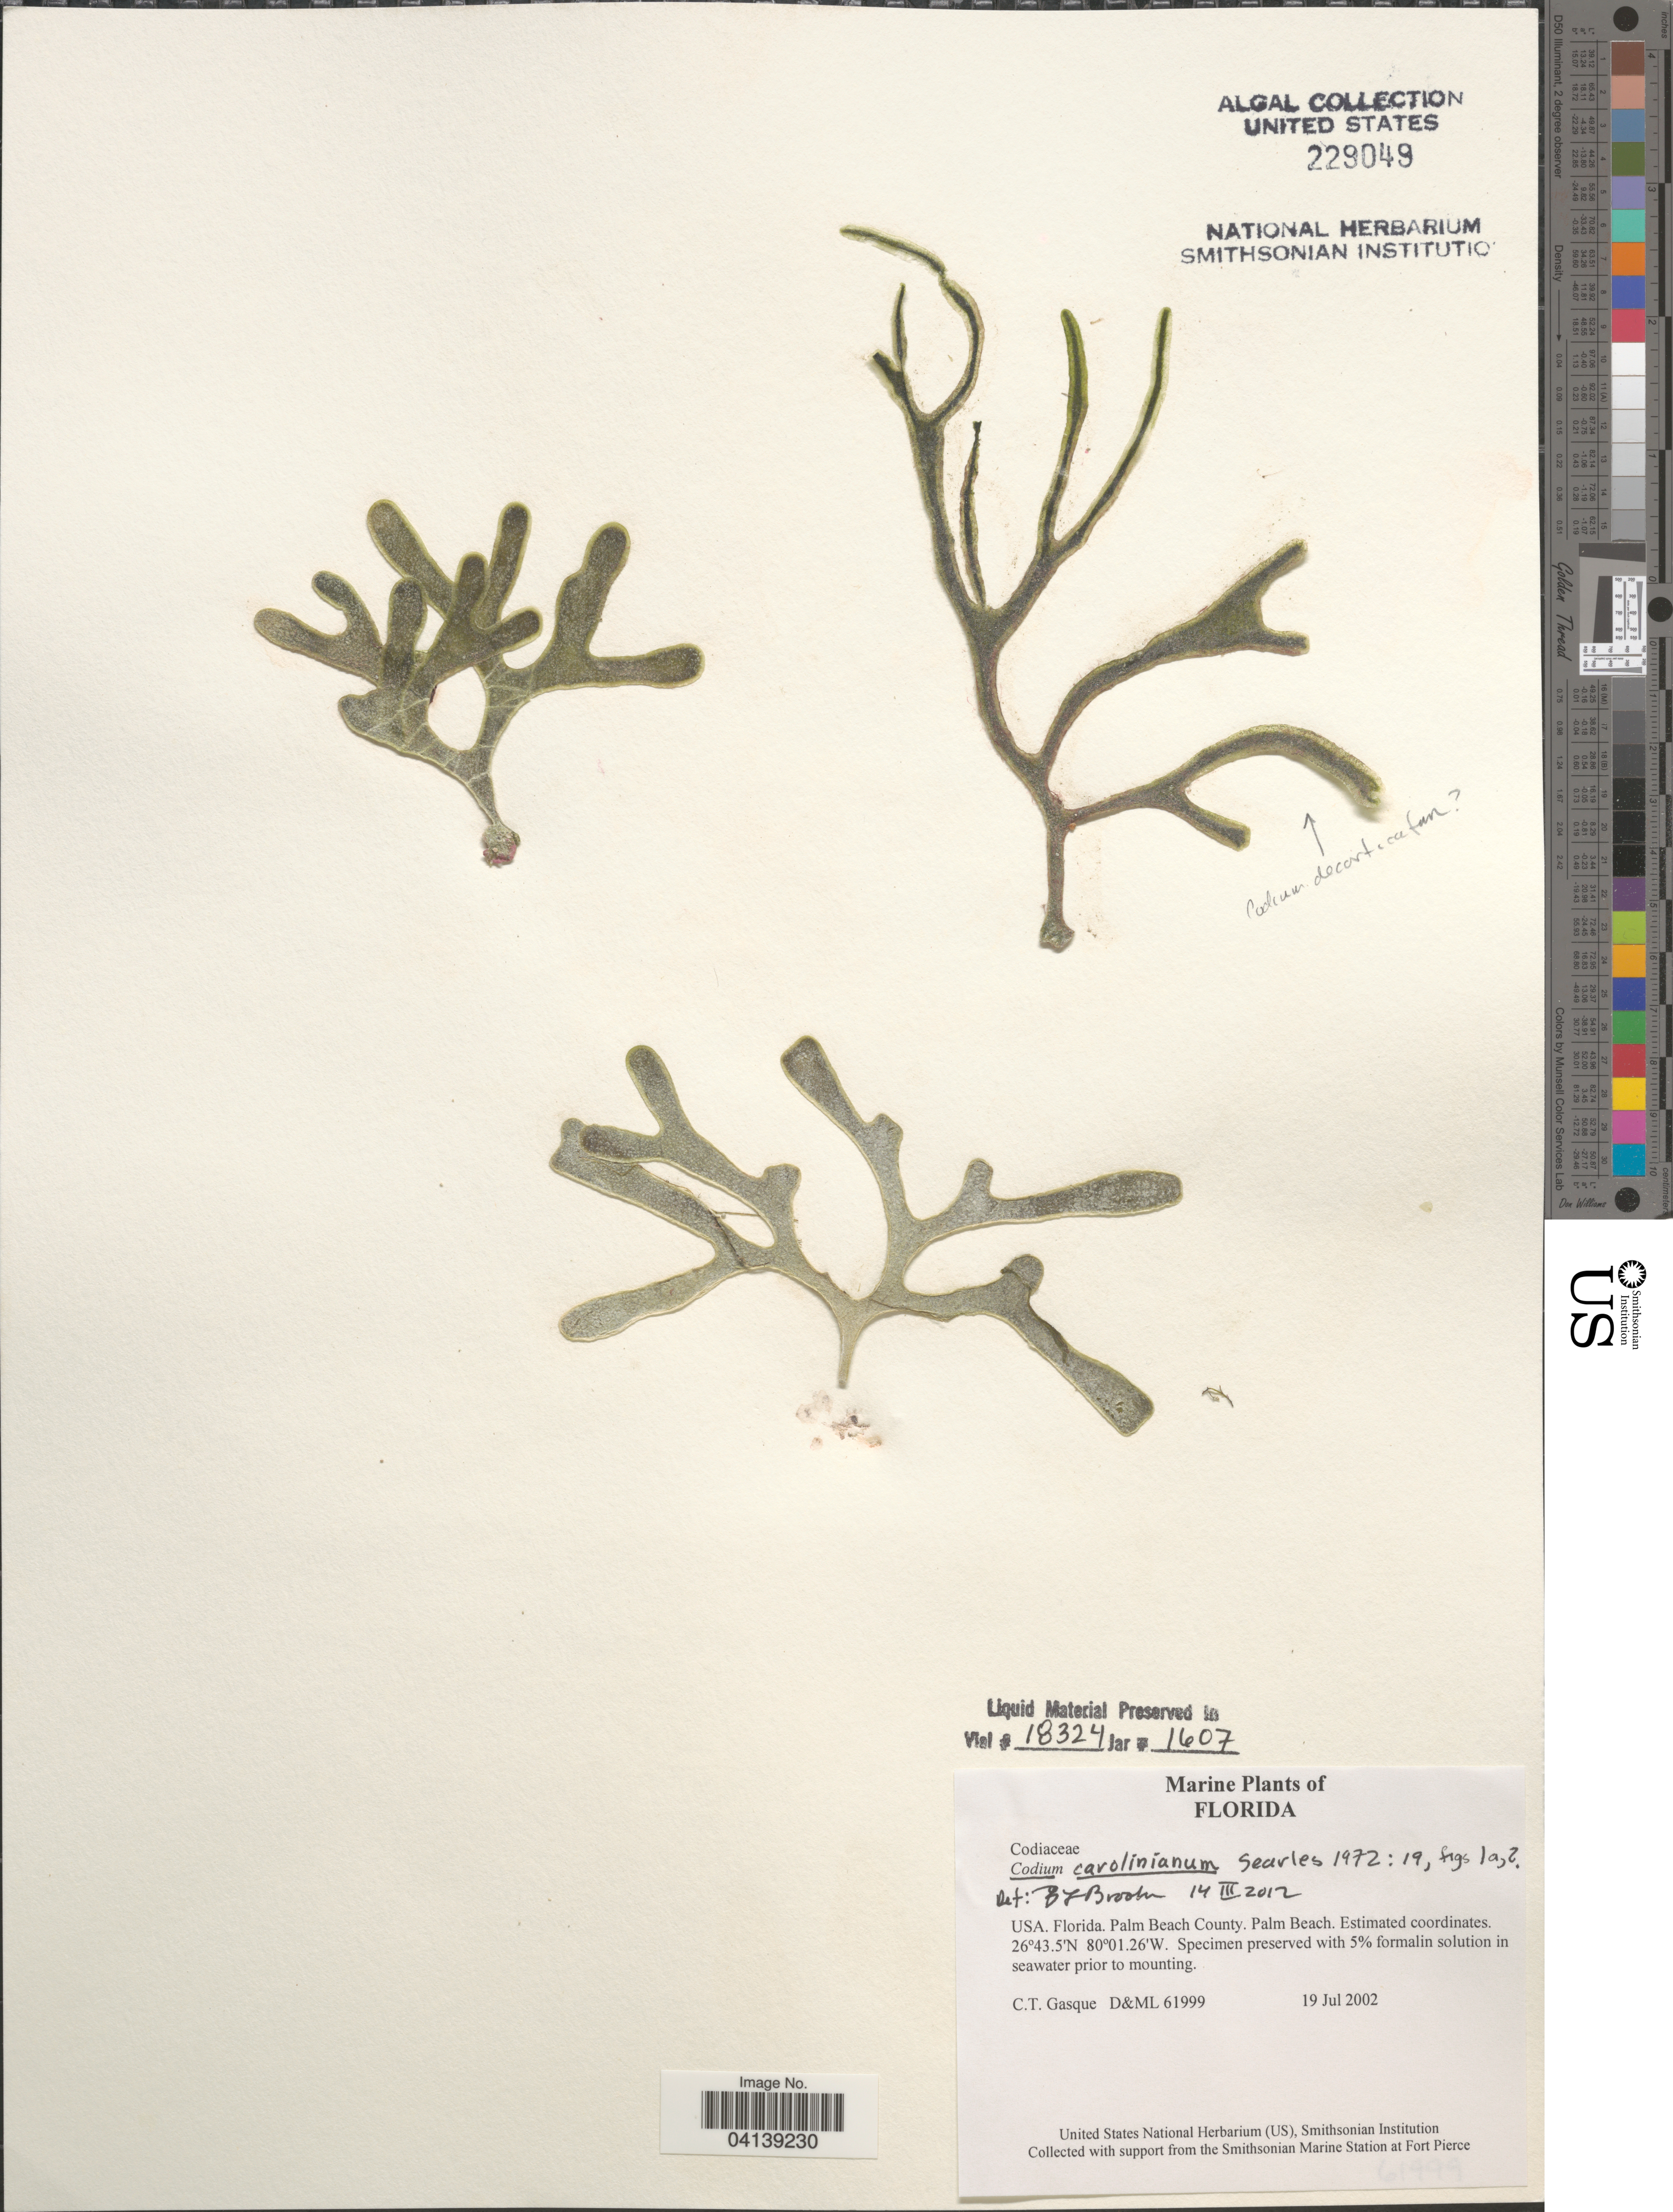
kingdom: Plantae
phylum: Chlorophyta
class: Ulvophyceae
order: Bryopsidales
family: Codiaceae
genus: Codium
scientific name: Codium carolinianum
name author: Searles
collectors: C. Gasque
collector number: D&ML61999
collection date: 2002-07-19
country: United States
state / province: Florida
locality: Palm Beach County. Palm Beach.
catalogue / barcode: US 229049